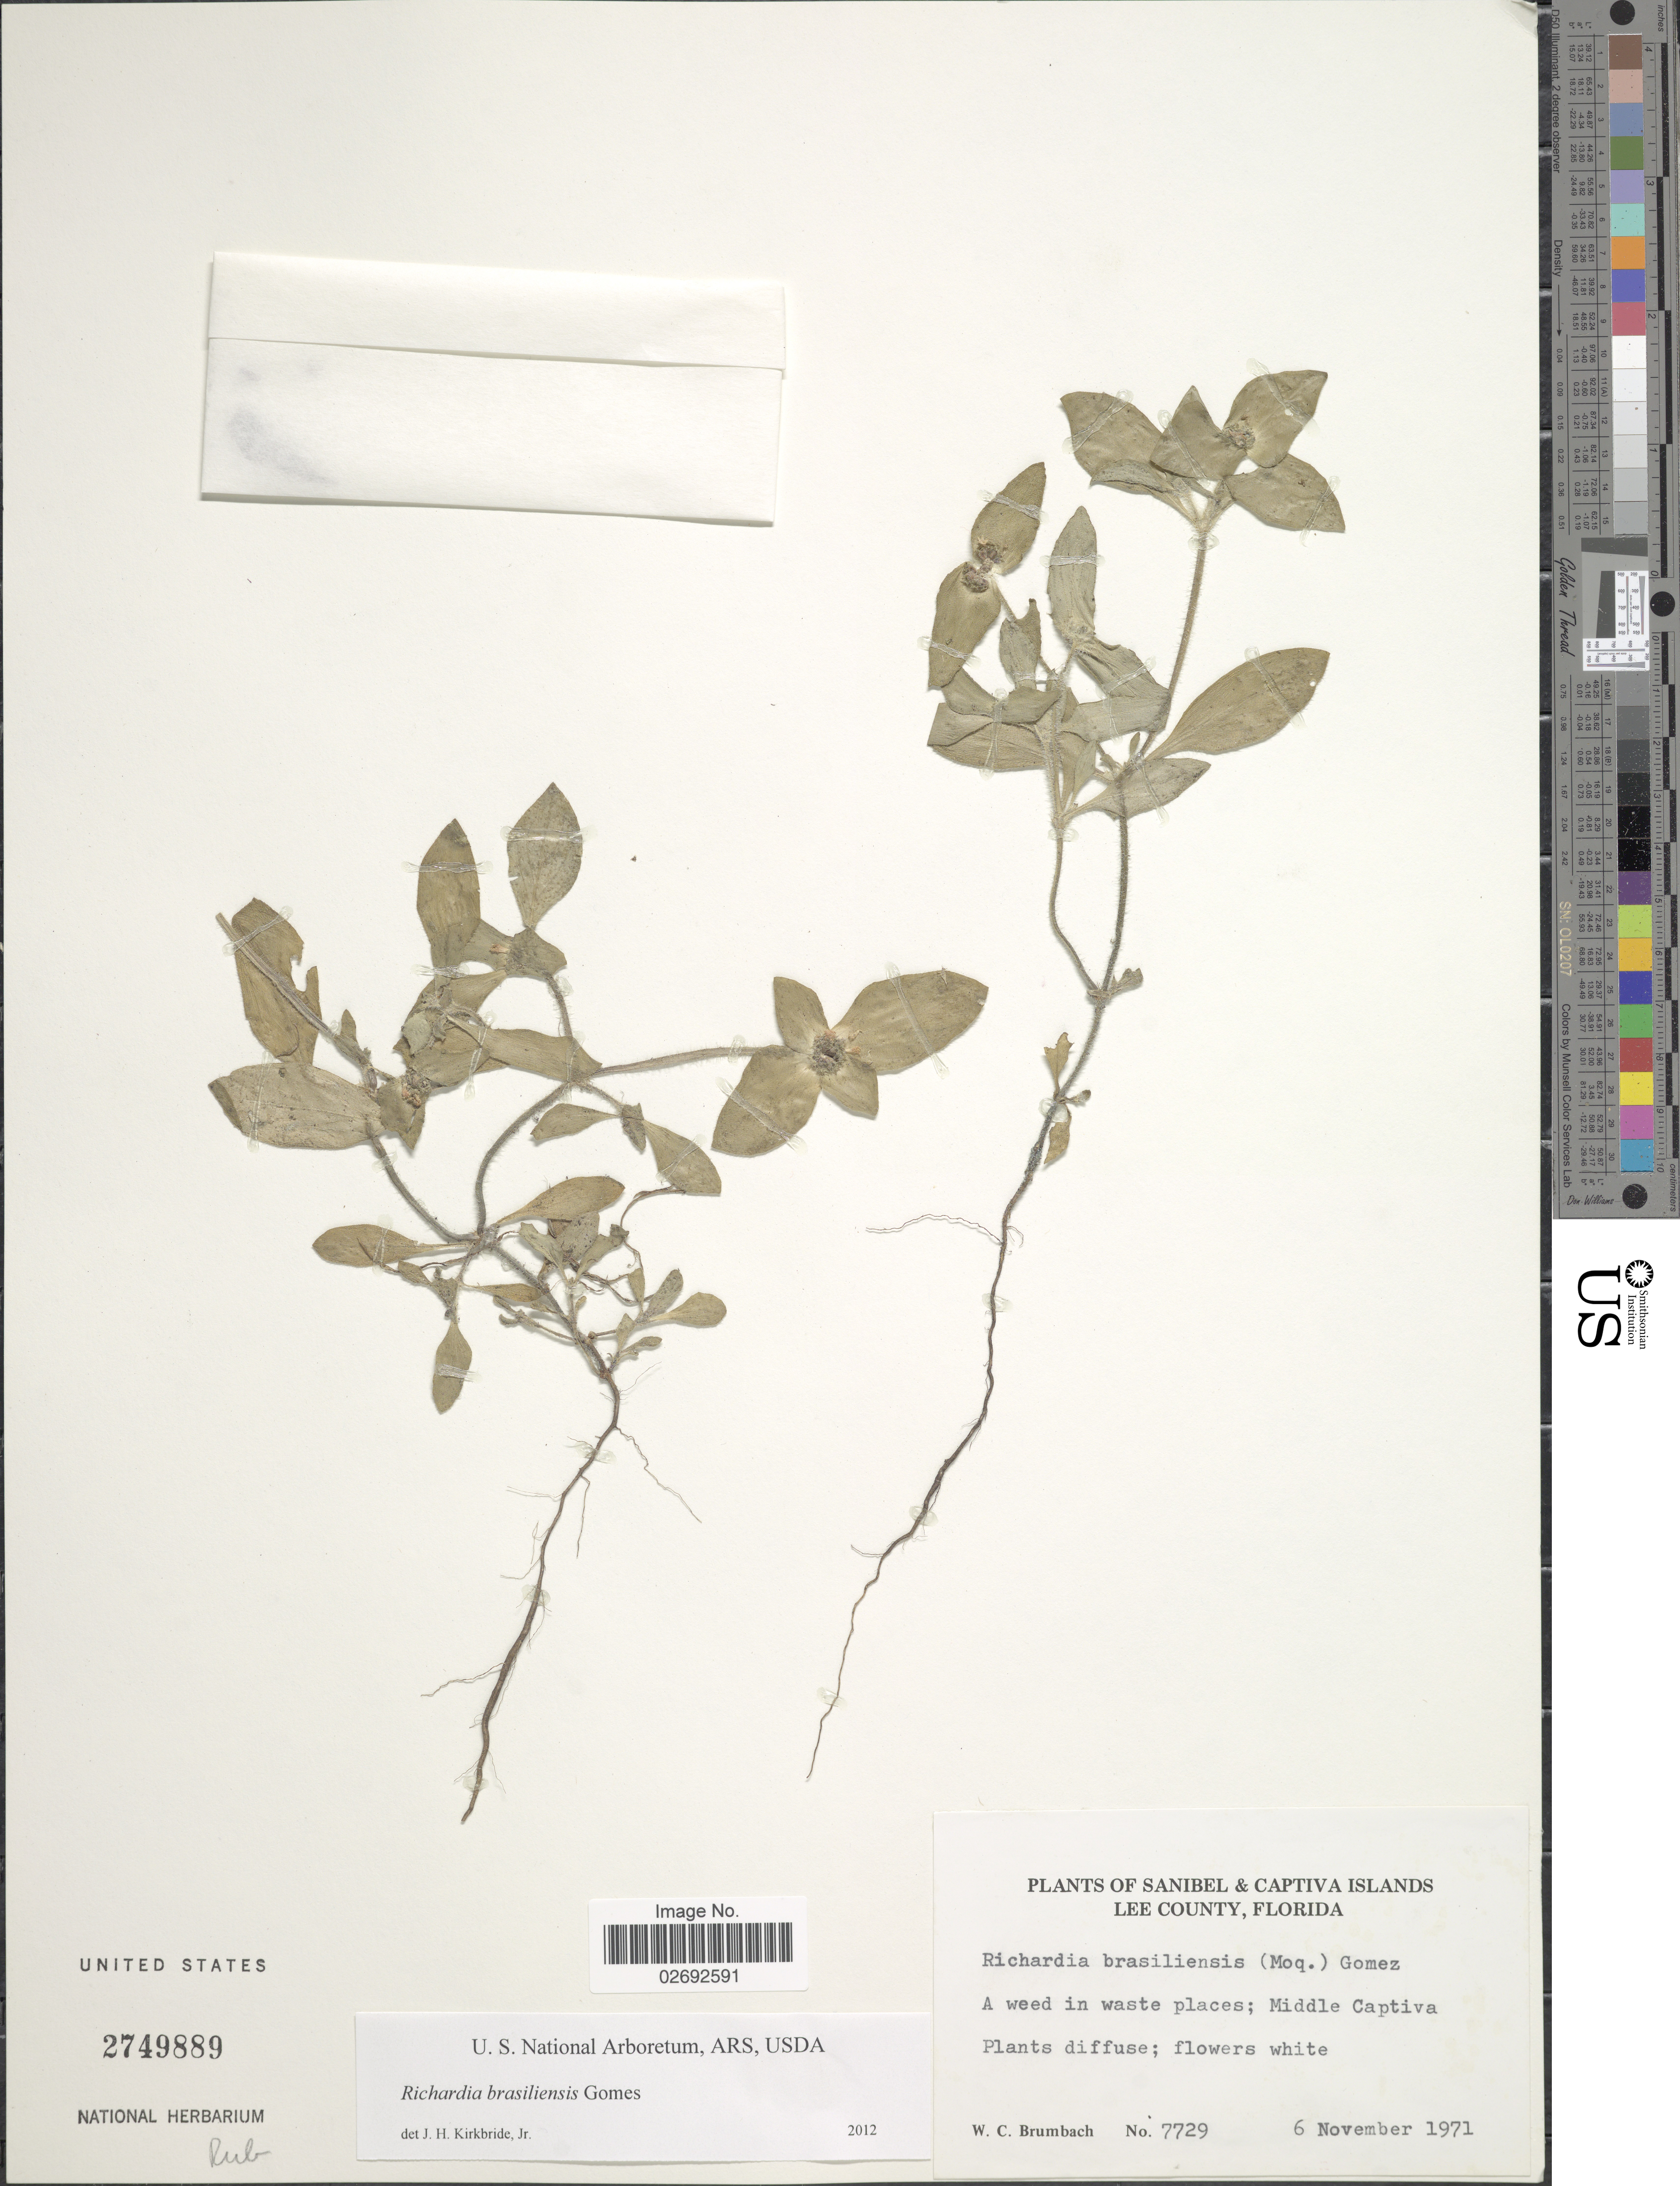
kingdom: Plantae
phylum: Tracheophyta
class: Magnoliopsida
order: Gentianales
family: Rubiaceae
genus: Richardia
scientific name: Richardia brasiliensis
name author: Gomes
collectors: W. C. Brumbach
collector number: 7729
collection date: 1971-11-06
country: United States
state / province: Florida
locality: Sanibel & Captiva Islands, Lee County, Middle Captiva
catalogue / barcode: US 2749889